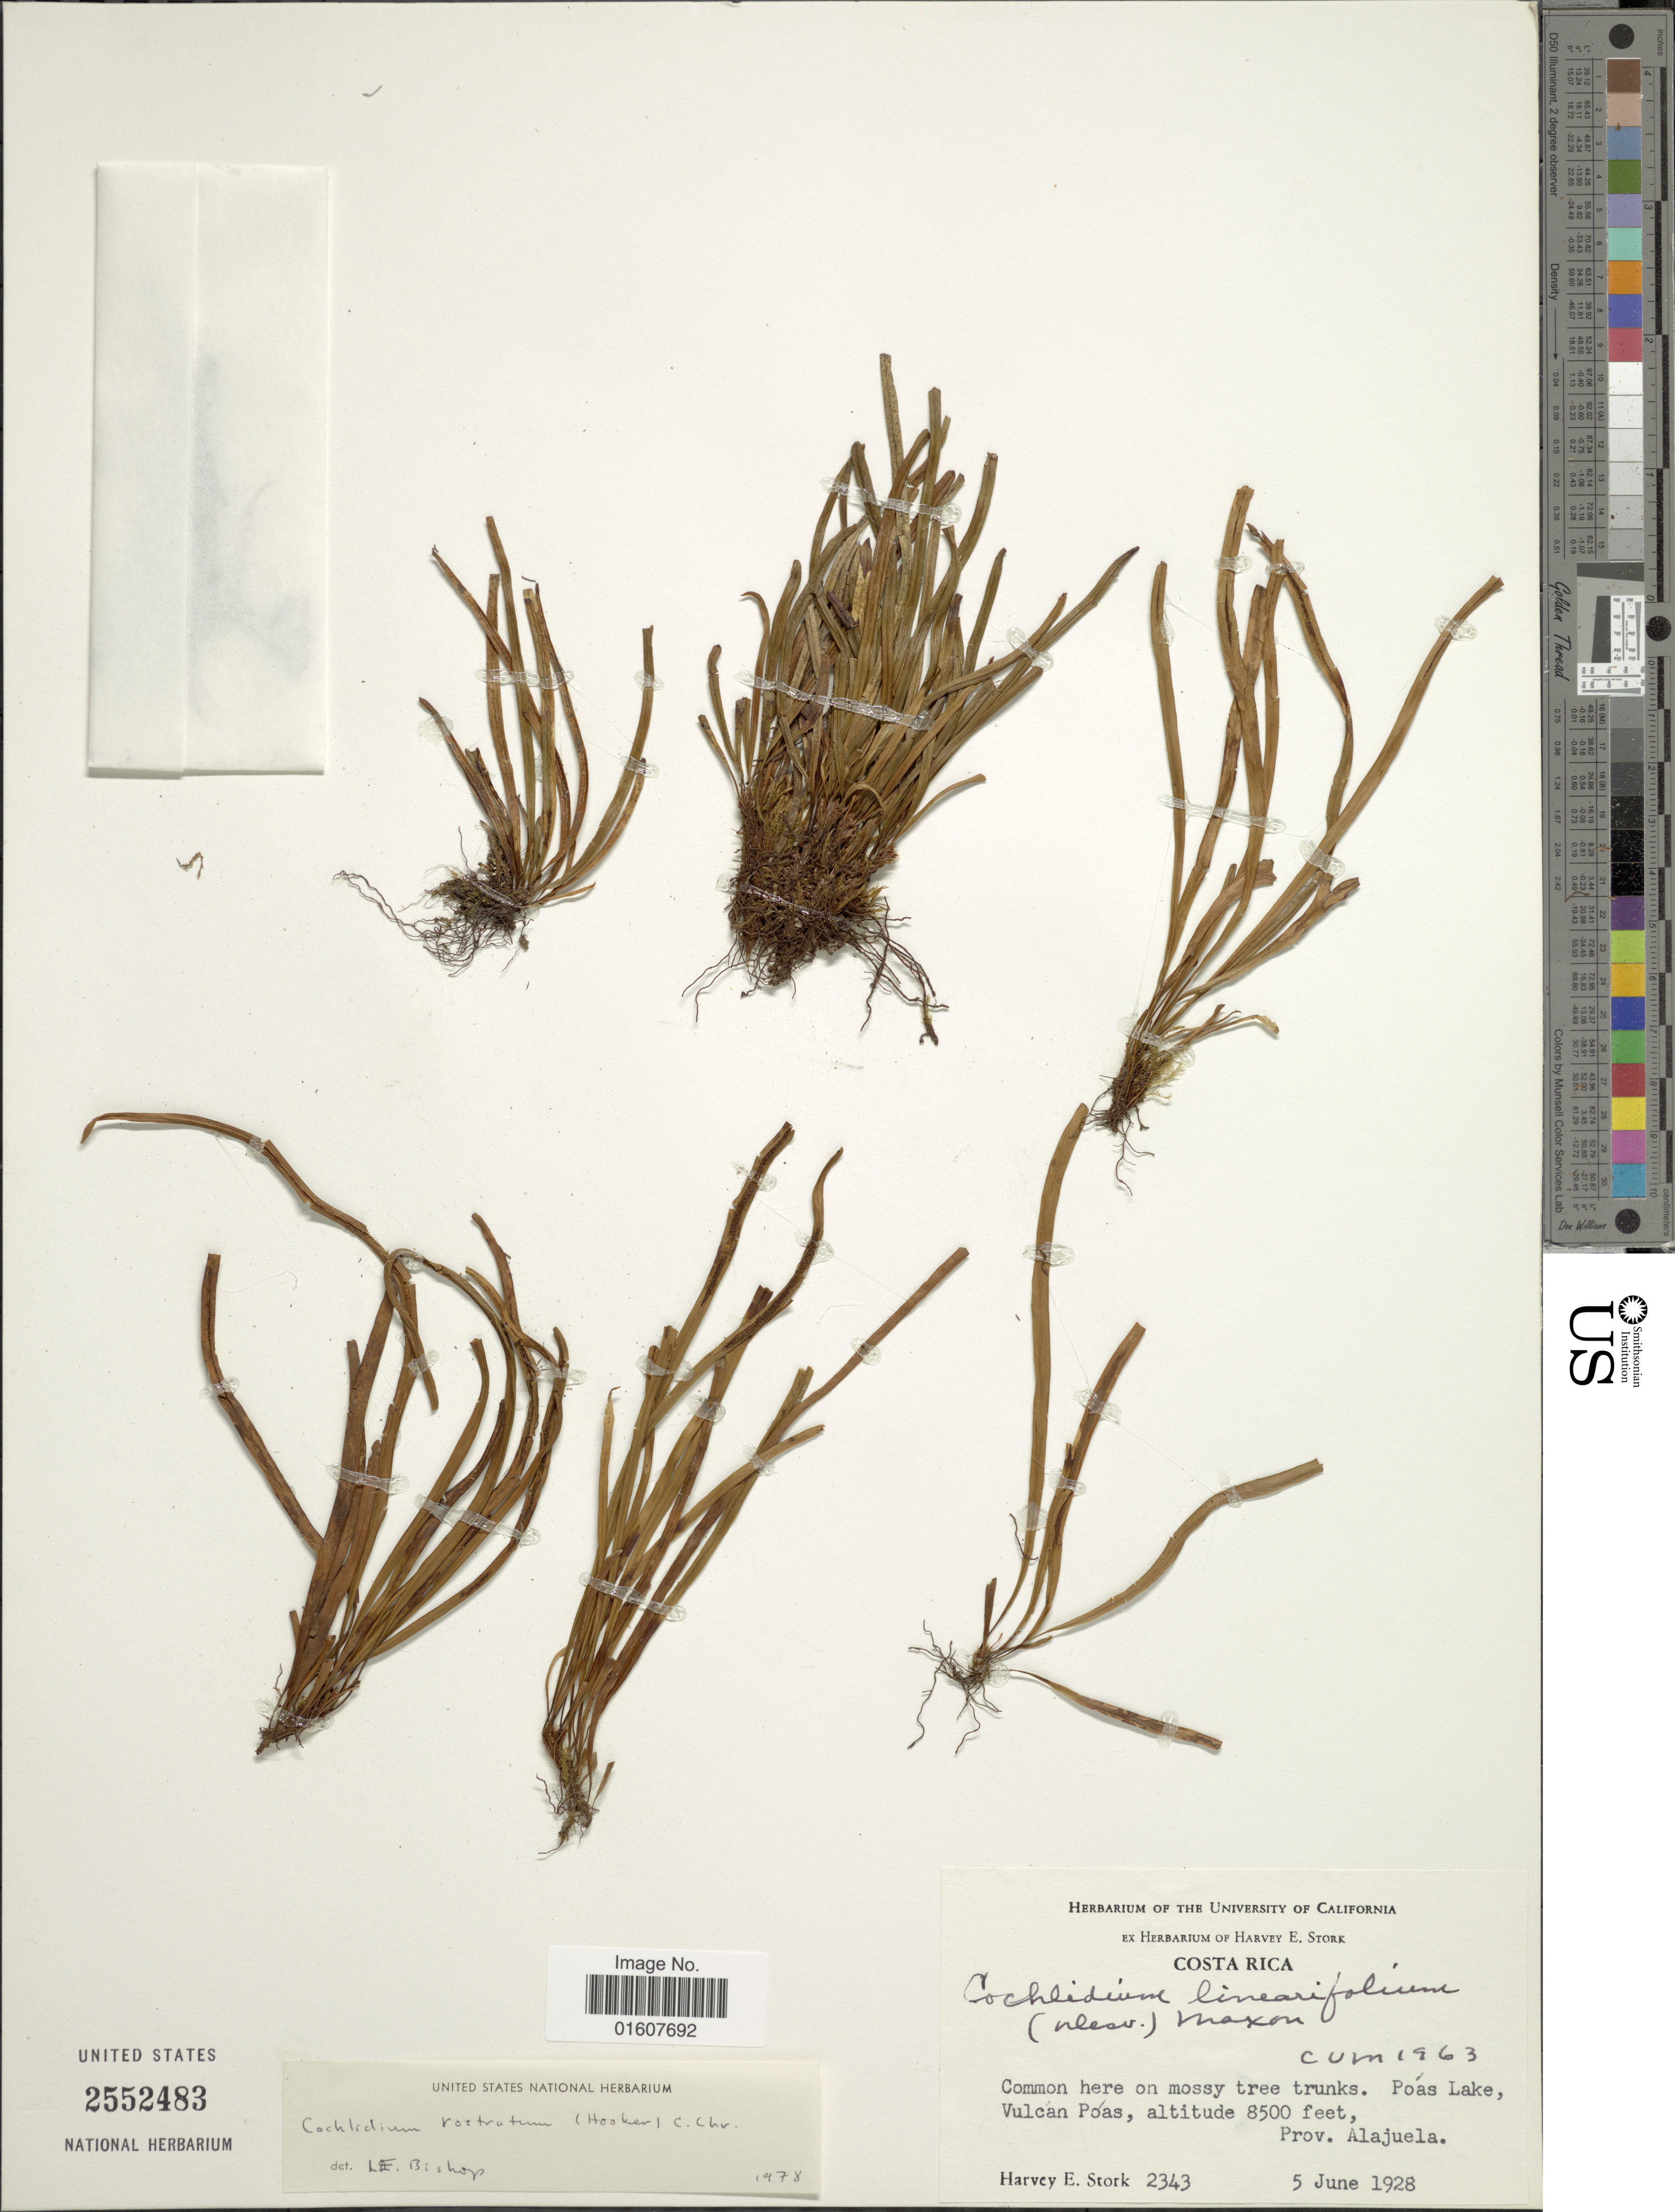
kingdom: Plantae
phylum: Tracheophyta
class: Polypodiopsida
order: Polypodiales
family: Polypodiaceae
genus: Cochlidium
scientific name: Cochlidium rostratum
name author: (Hook.) Maxon ex C. Chr.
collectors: H. E. Stork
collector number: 2343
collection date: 1928-06-05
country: Costa Rica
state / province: Alajuela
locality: Poás Lake, Vulvan Póas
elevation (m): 2591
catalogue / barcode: US 2552483